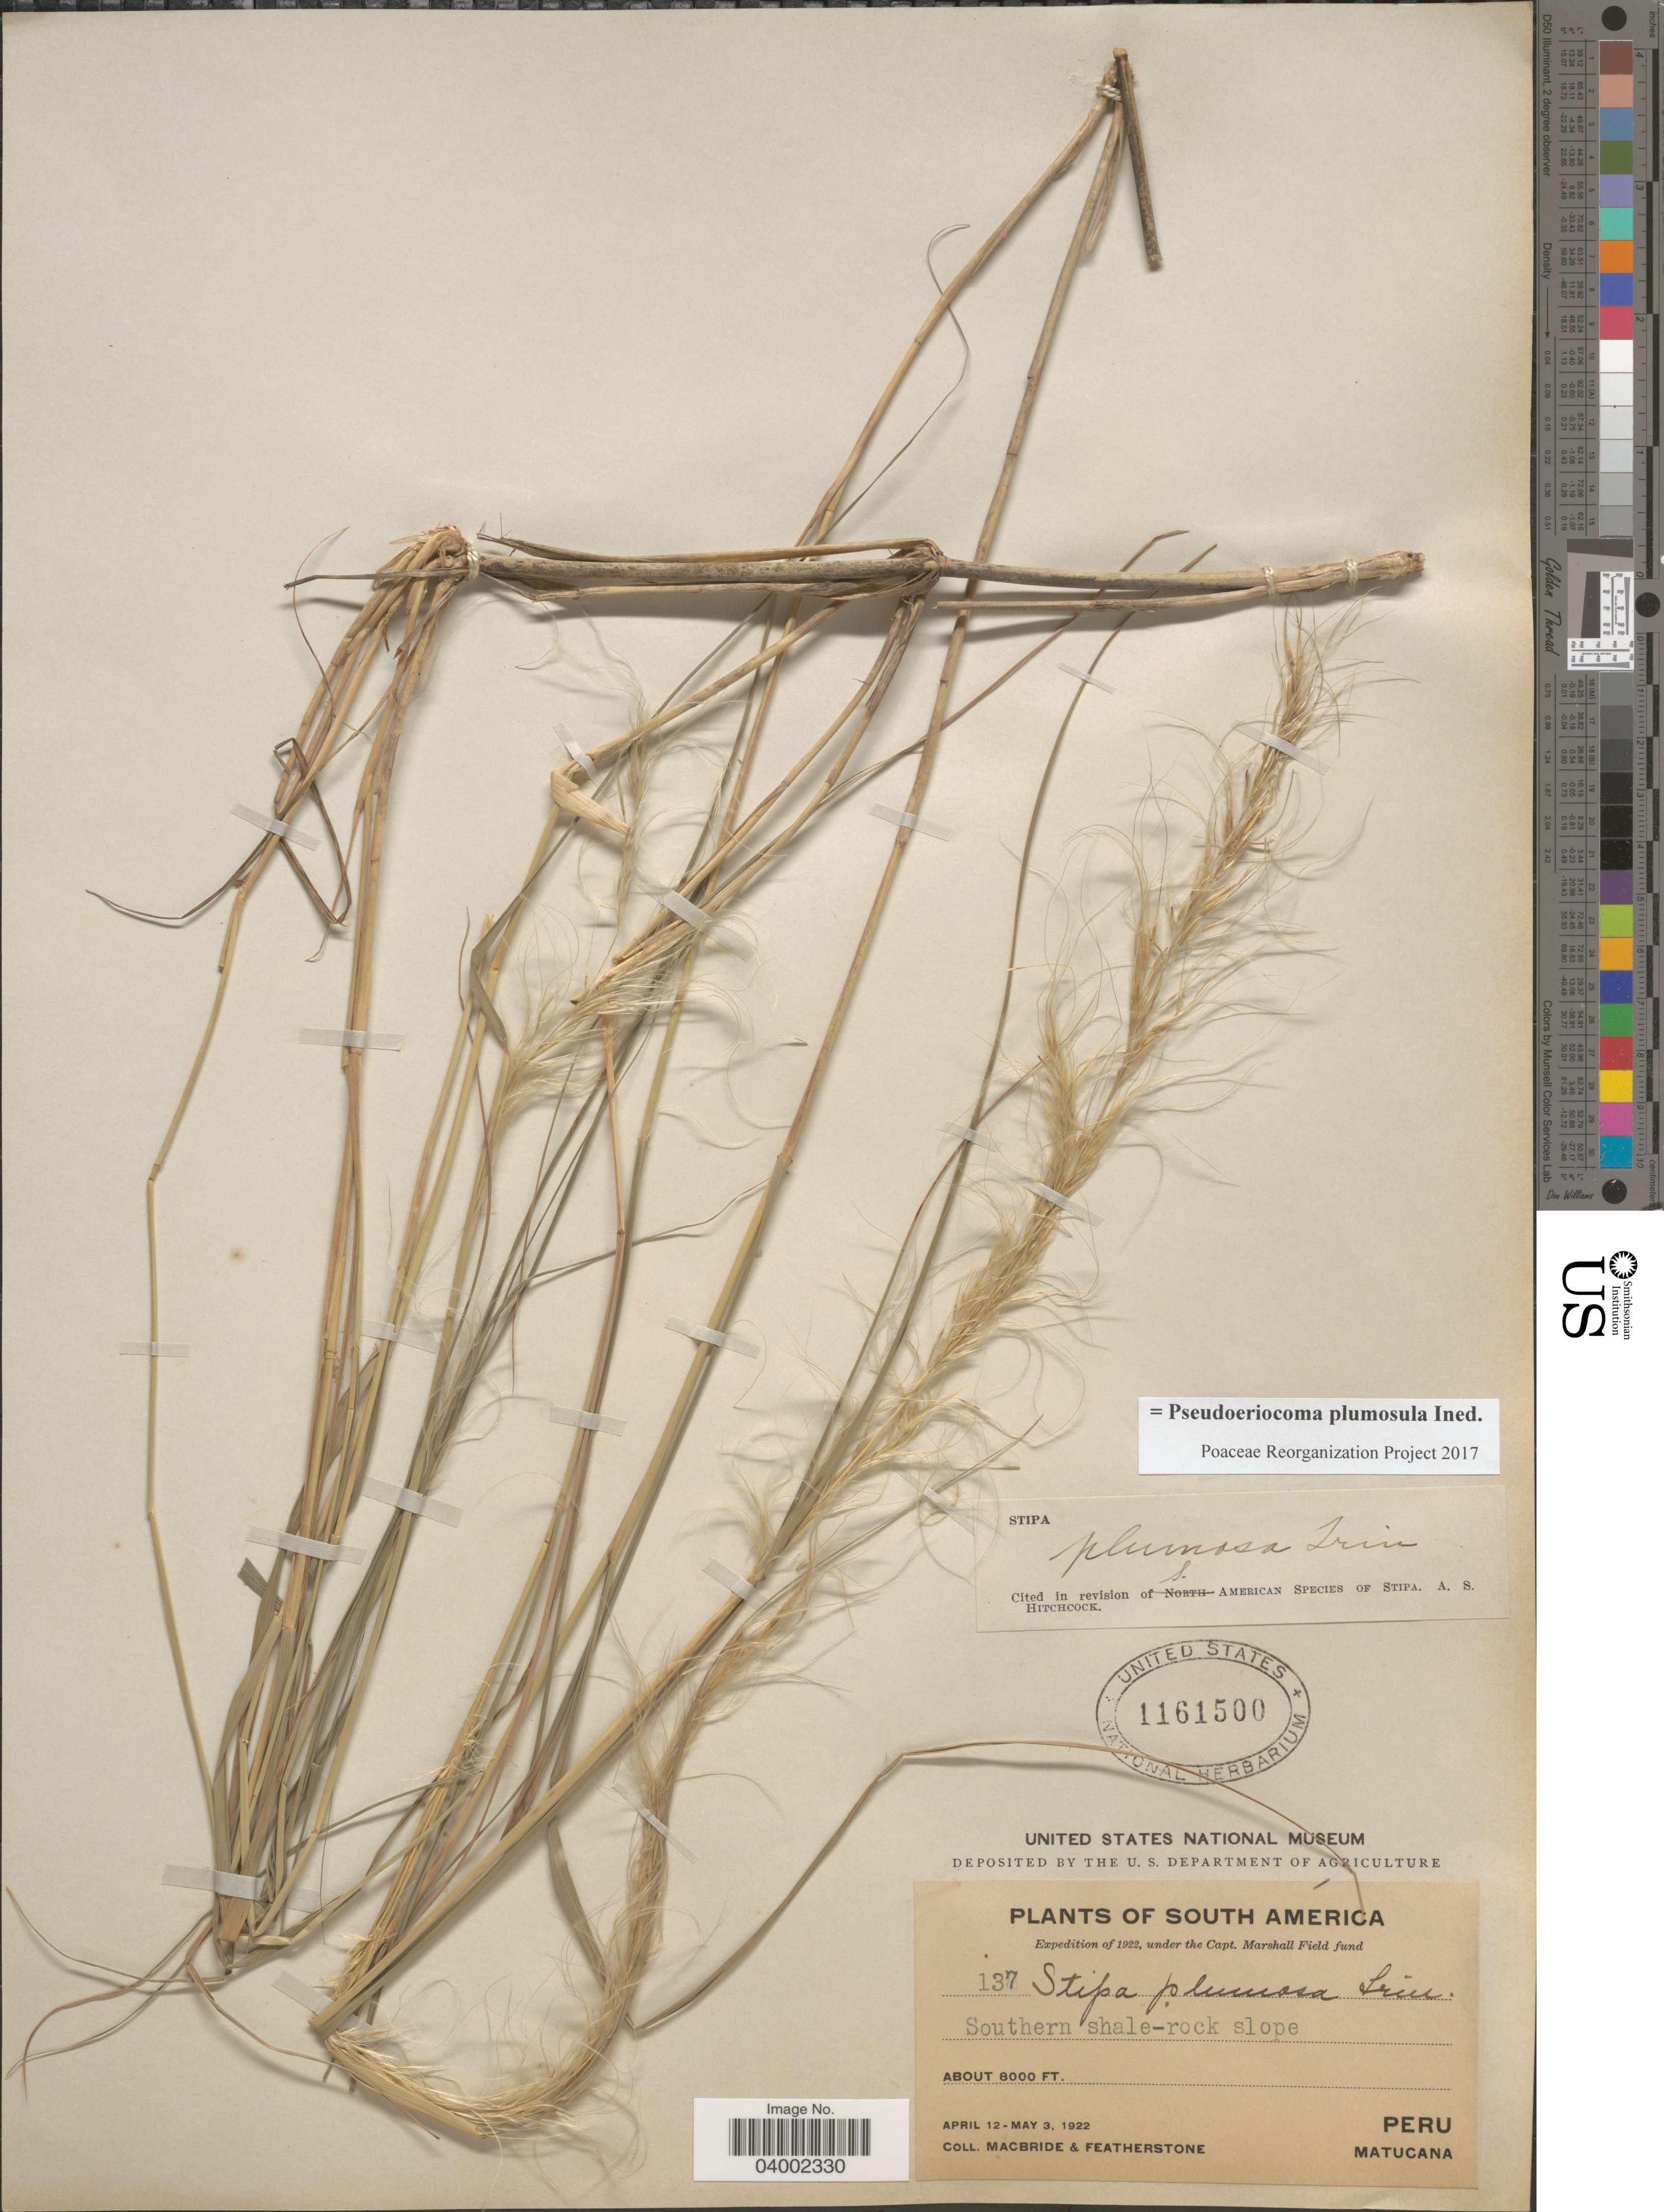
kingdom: Plantae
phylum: Tracheophyta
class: Liliopsida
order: Poales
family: Poaceae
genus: Pseudoeriocoma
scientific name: Pseudoeriocoma plumosula ined.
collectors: Macbride, -- & -. Featherstone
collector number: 137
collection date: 1922-04-12/1922-05-03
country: Peru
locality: Southern shale-rock slope. Matucana.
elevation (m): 2438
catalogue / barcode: US 1161500